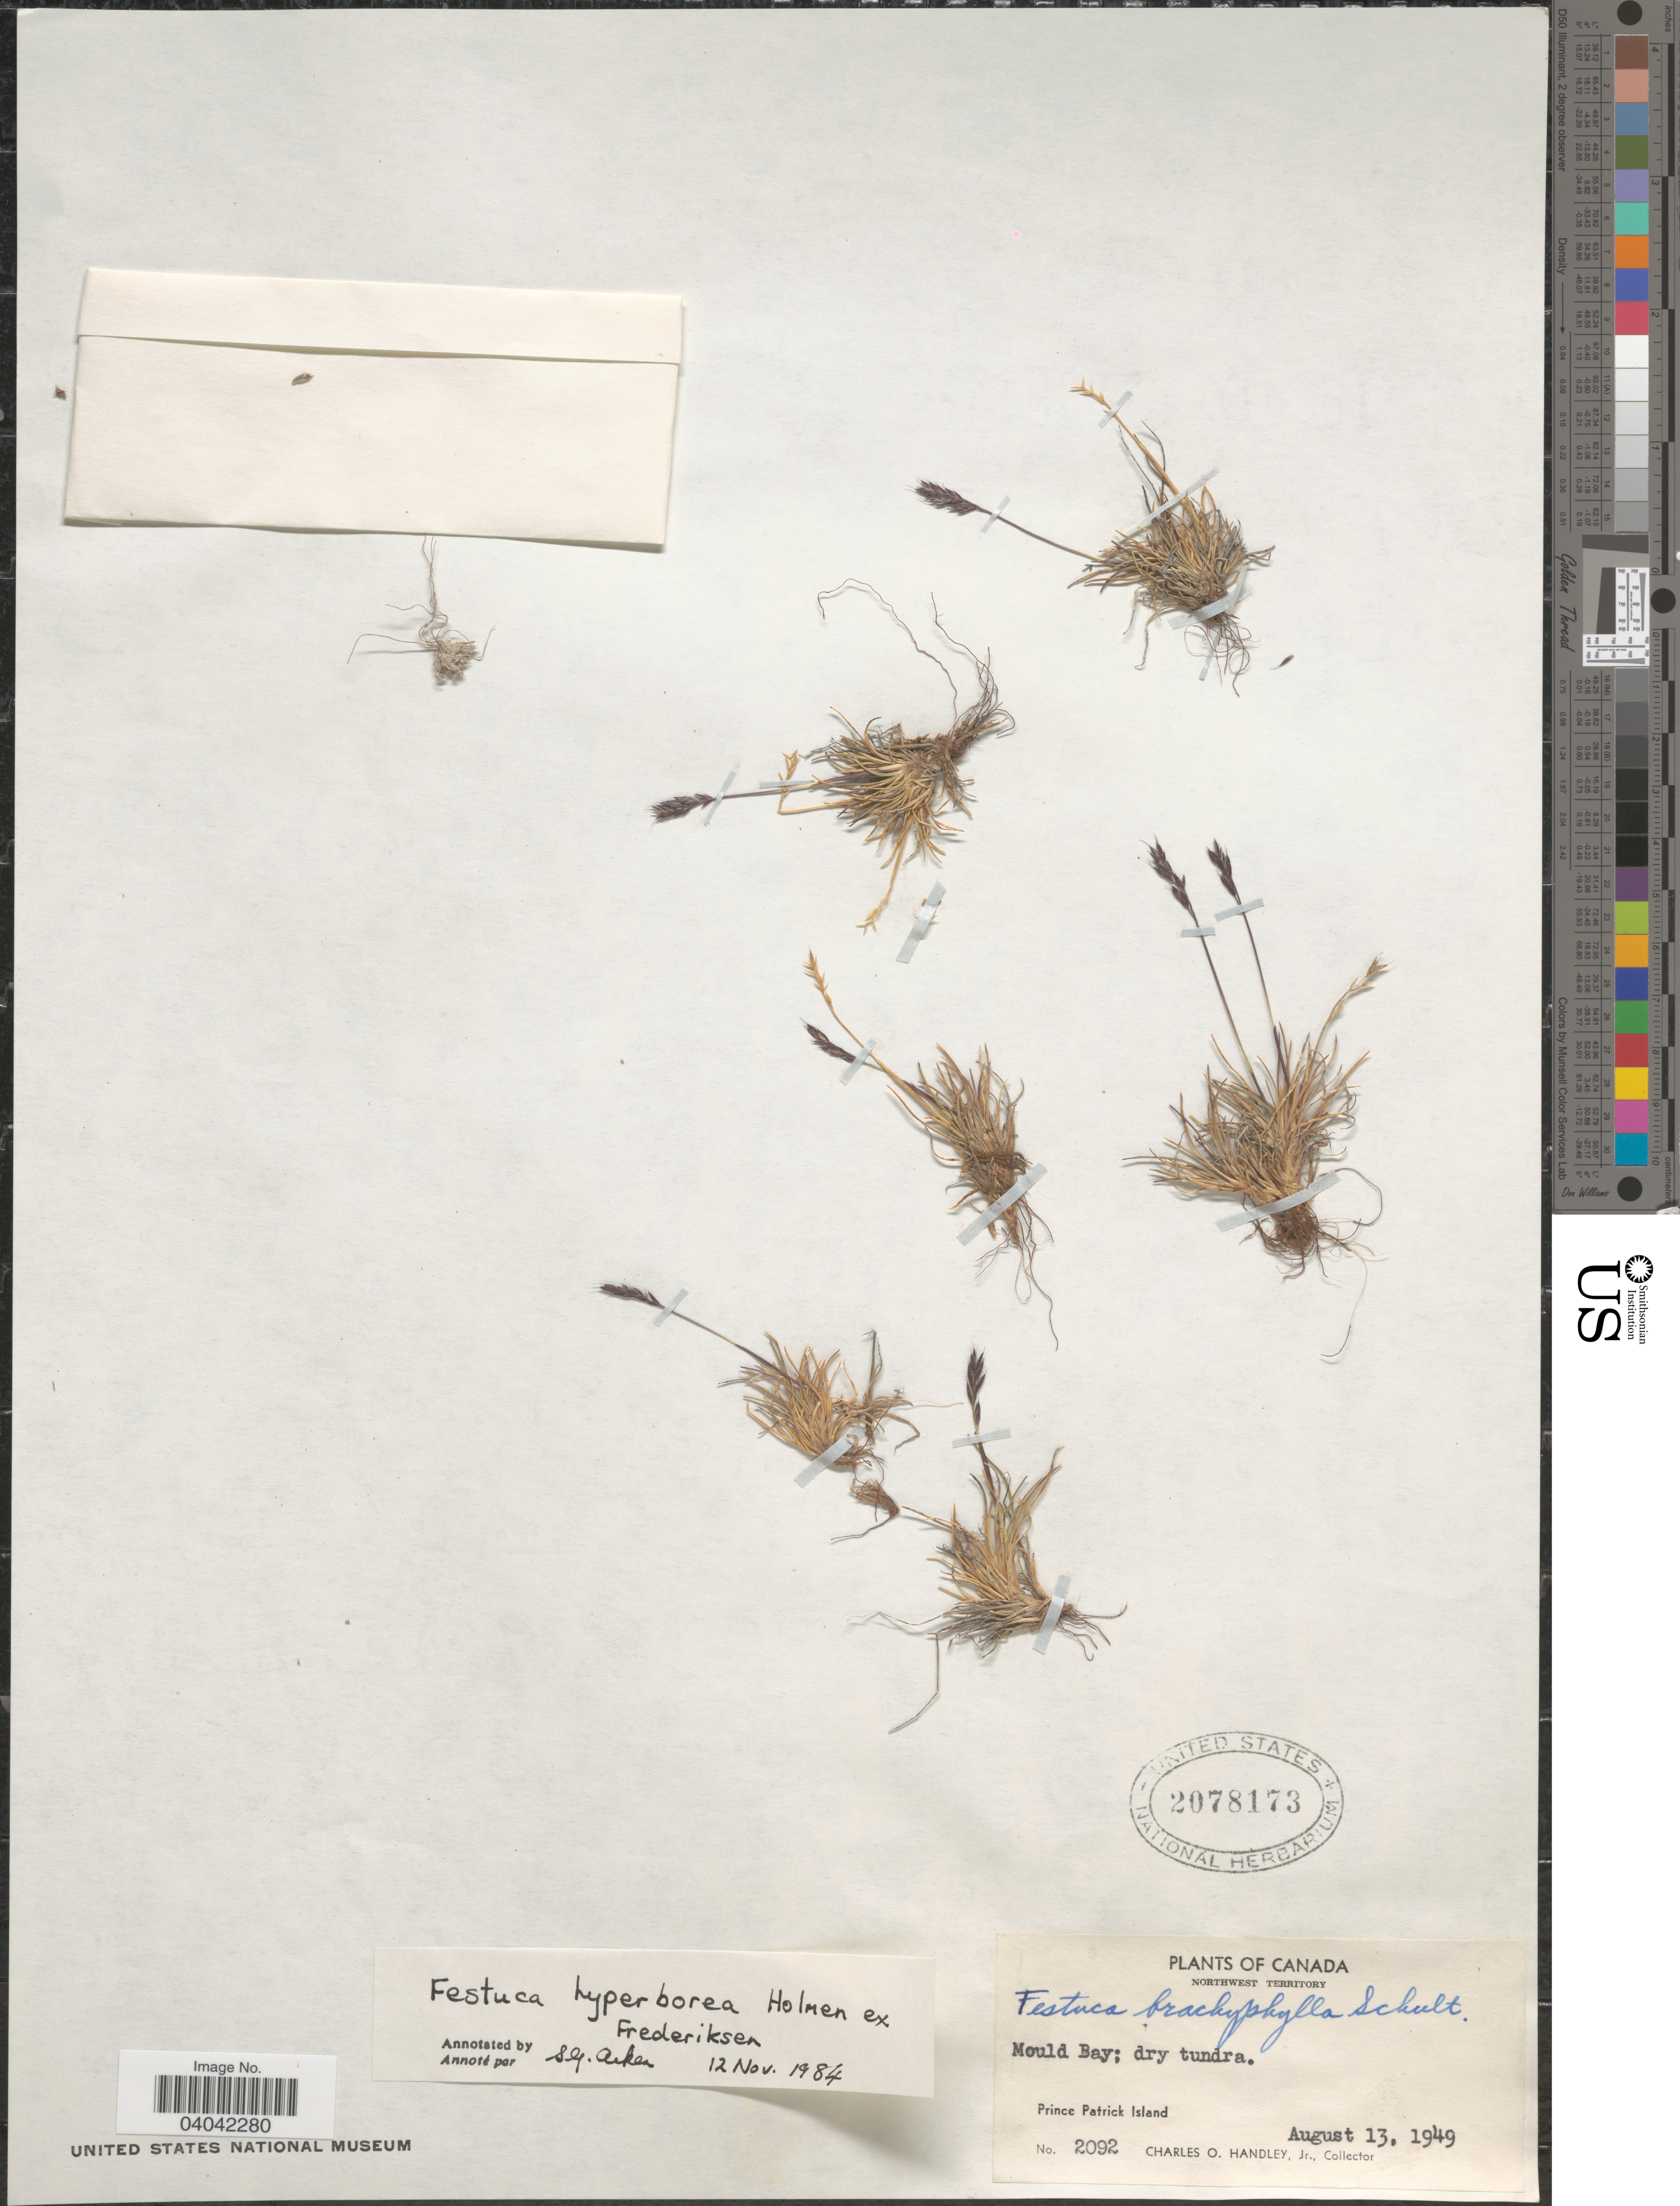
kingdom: Plantae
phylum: Tracheophyta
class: Liliopsida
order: Poales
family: Poaceae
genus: Festuca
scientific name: Festuca hyperborea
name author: Holmen ex Fred.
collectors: C. Handley Jr.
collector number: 2092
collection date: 1949-08-13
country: Canada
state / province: Northwest Territories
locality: Northwest Territory. Mould Bay; dry tundra. Prince Patrick Island.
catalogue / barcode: US 2078173